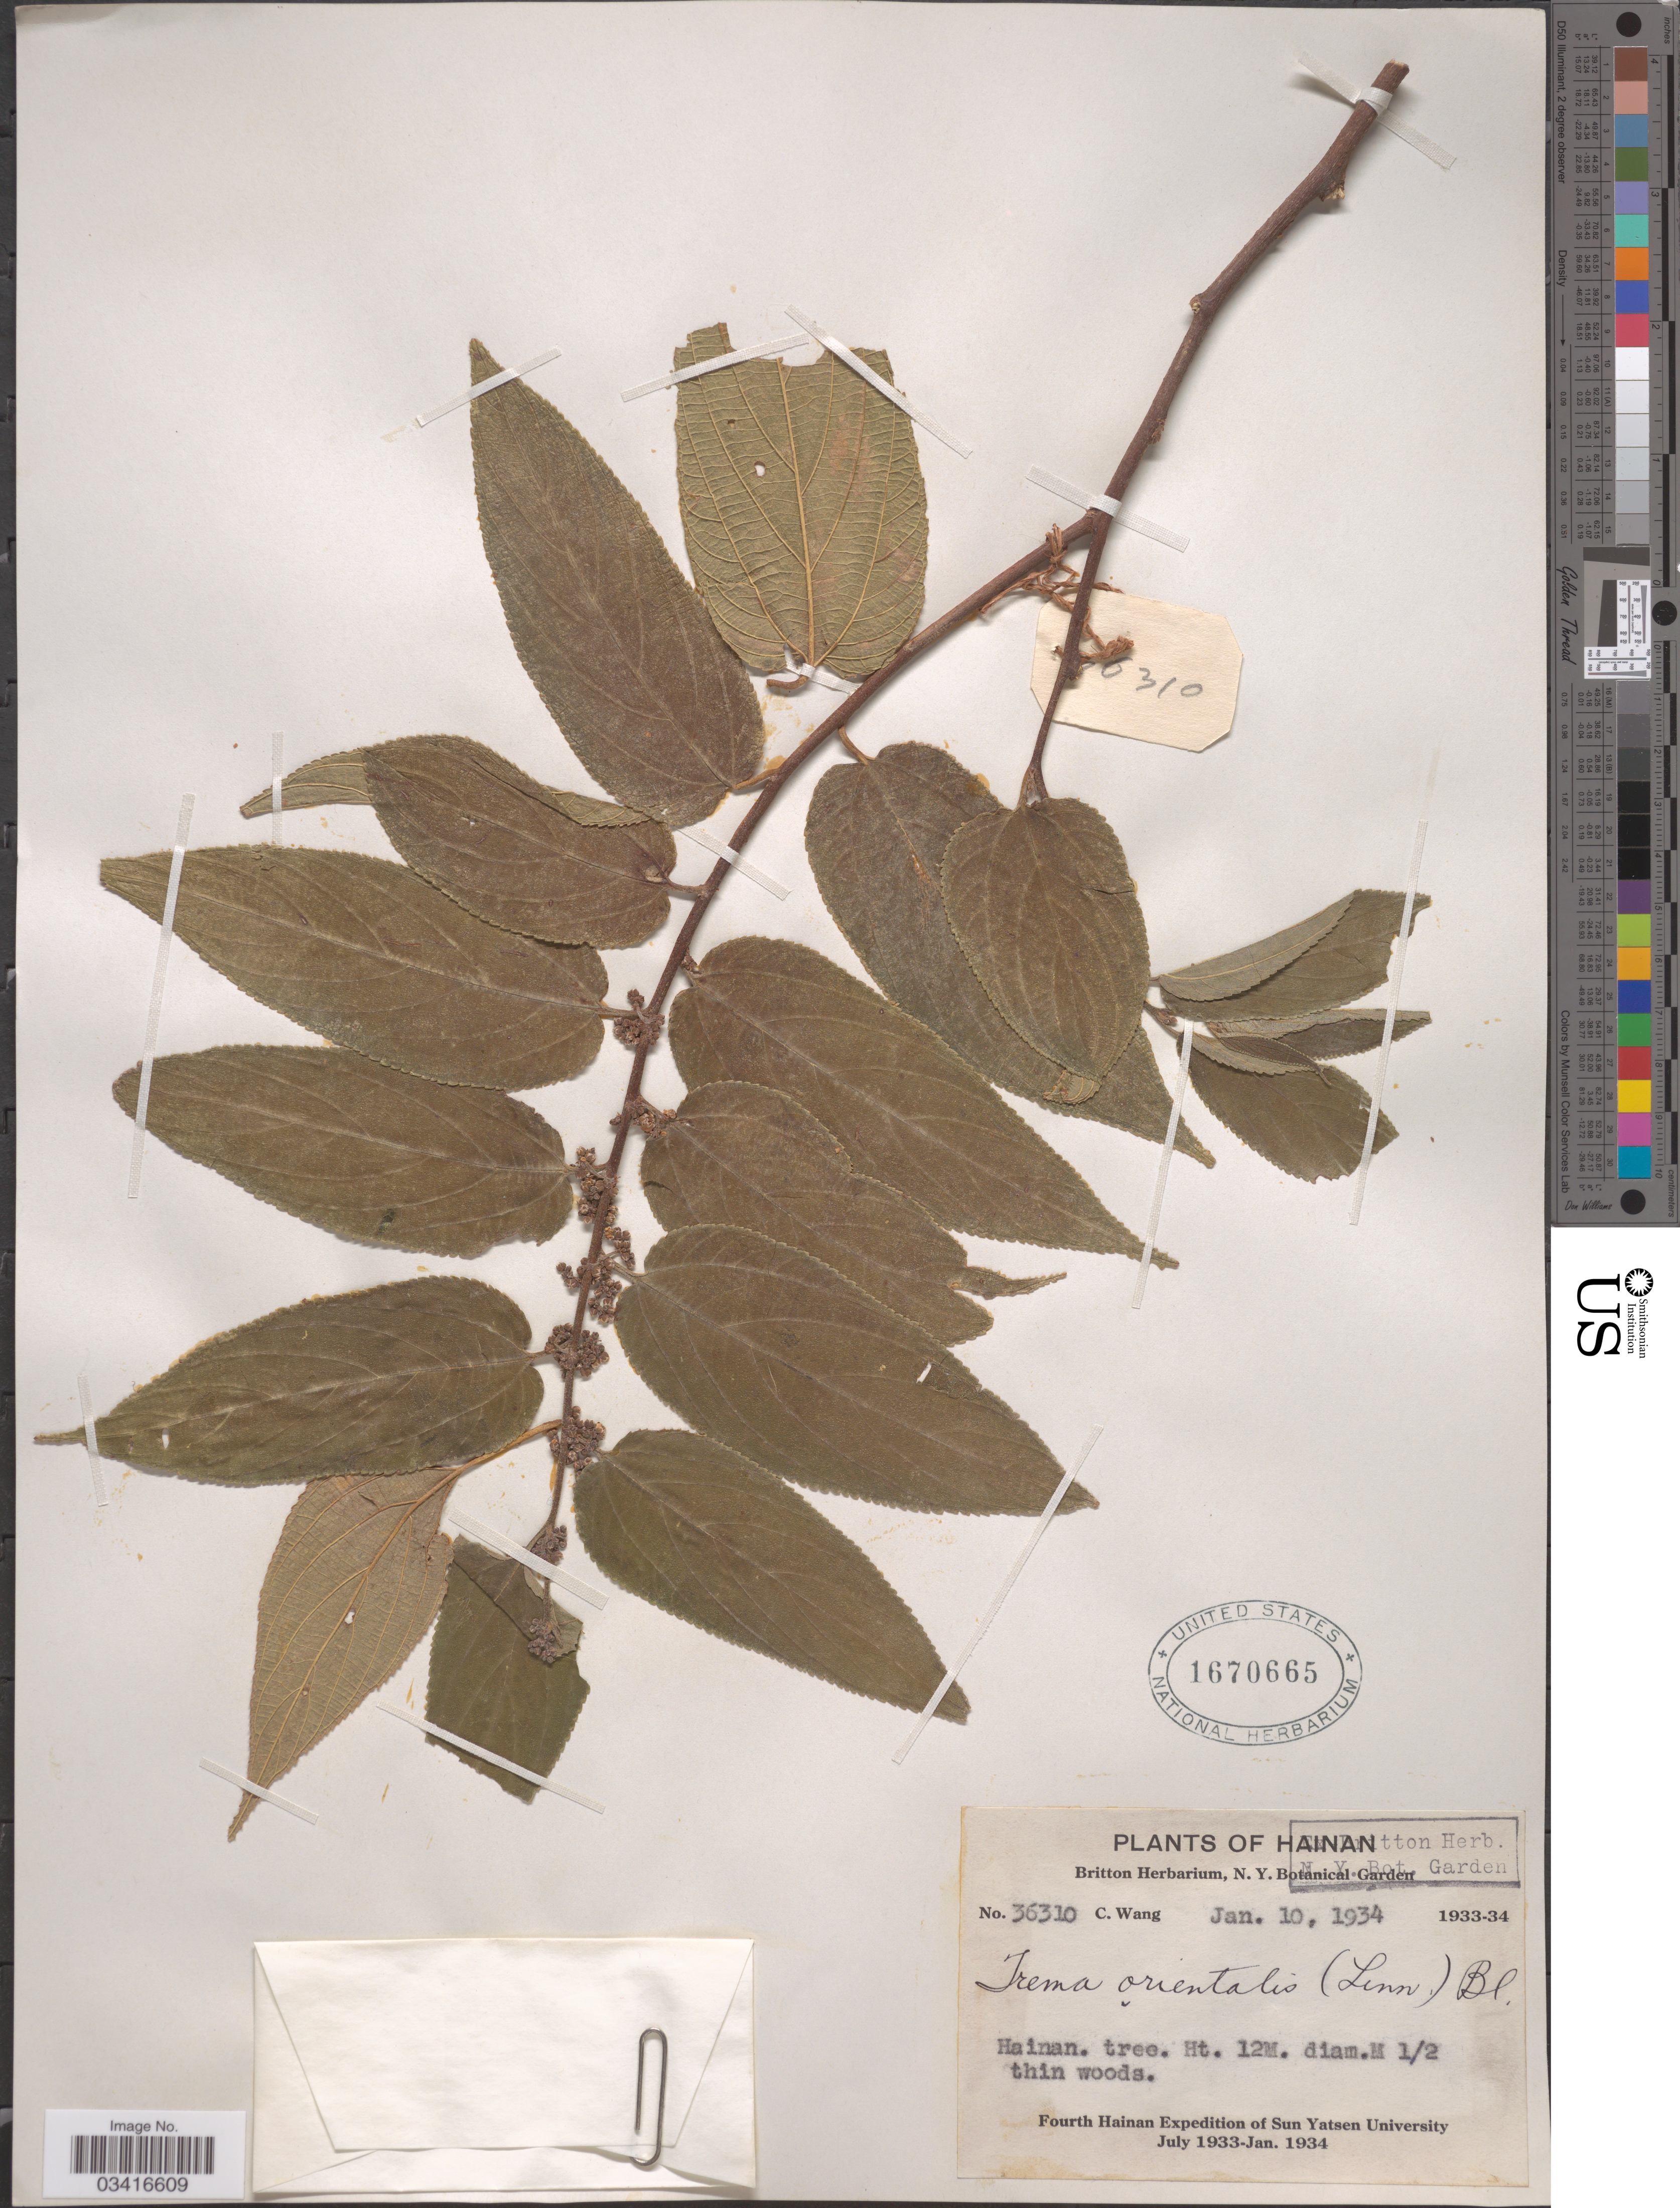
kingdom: Plantae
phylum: Tracheophyta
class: Magnoliopsida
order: Rosales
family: Cannabaceae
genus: Trema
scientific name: Trema orientale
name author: (L.) Blume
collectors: C. Wang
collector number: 36310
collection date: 1934-01-10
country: China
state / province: Hainan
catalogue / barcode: US 1670665